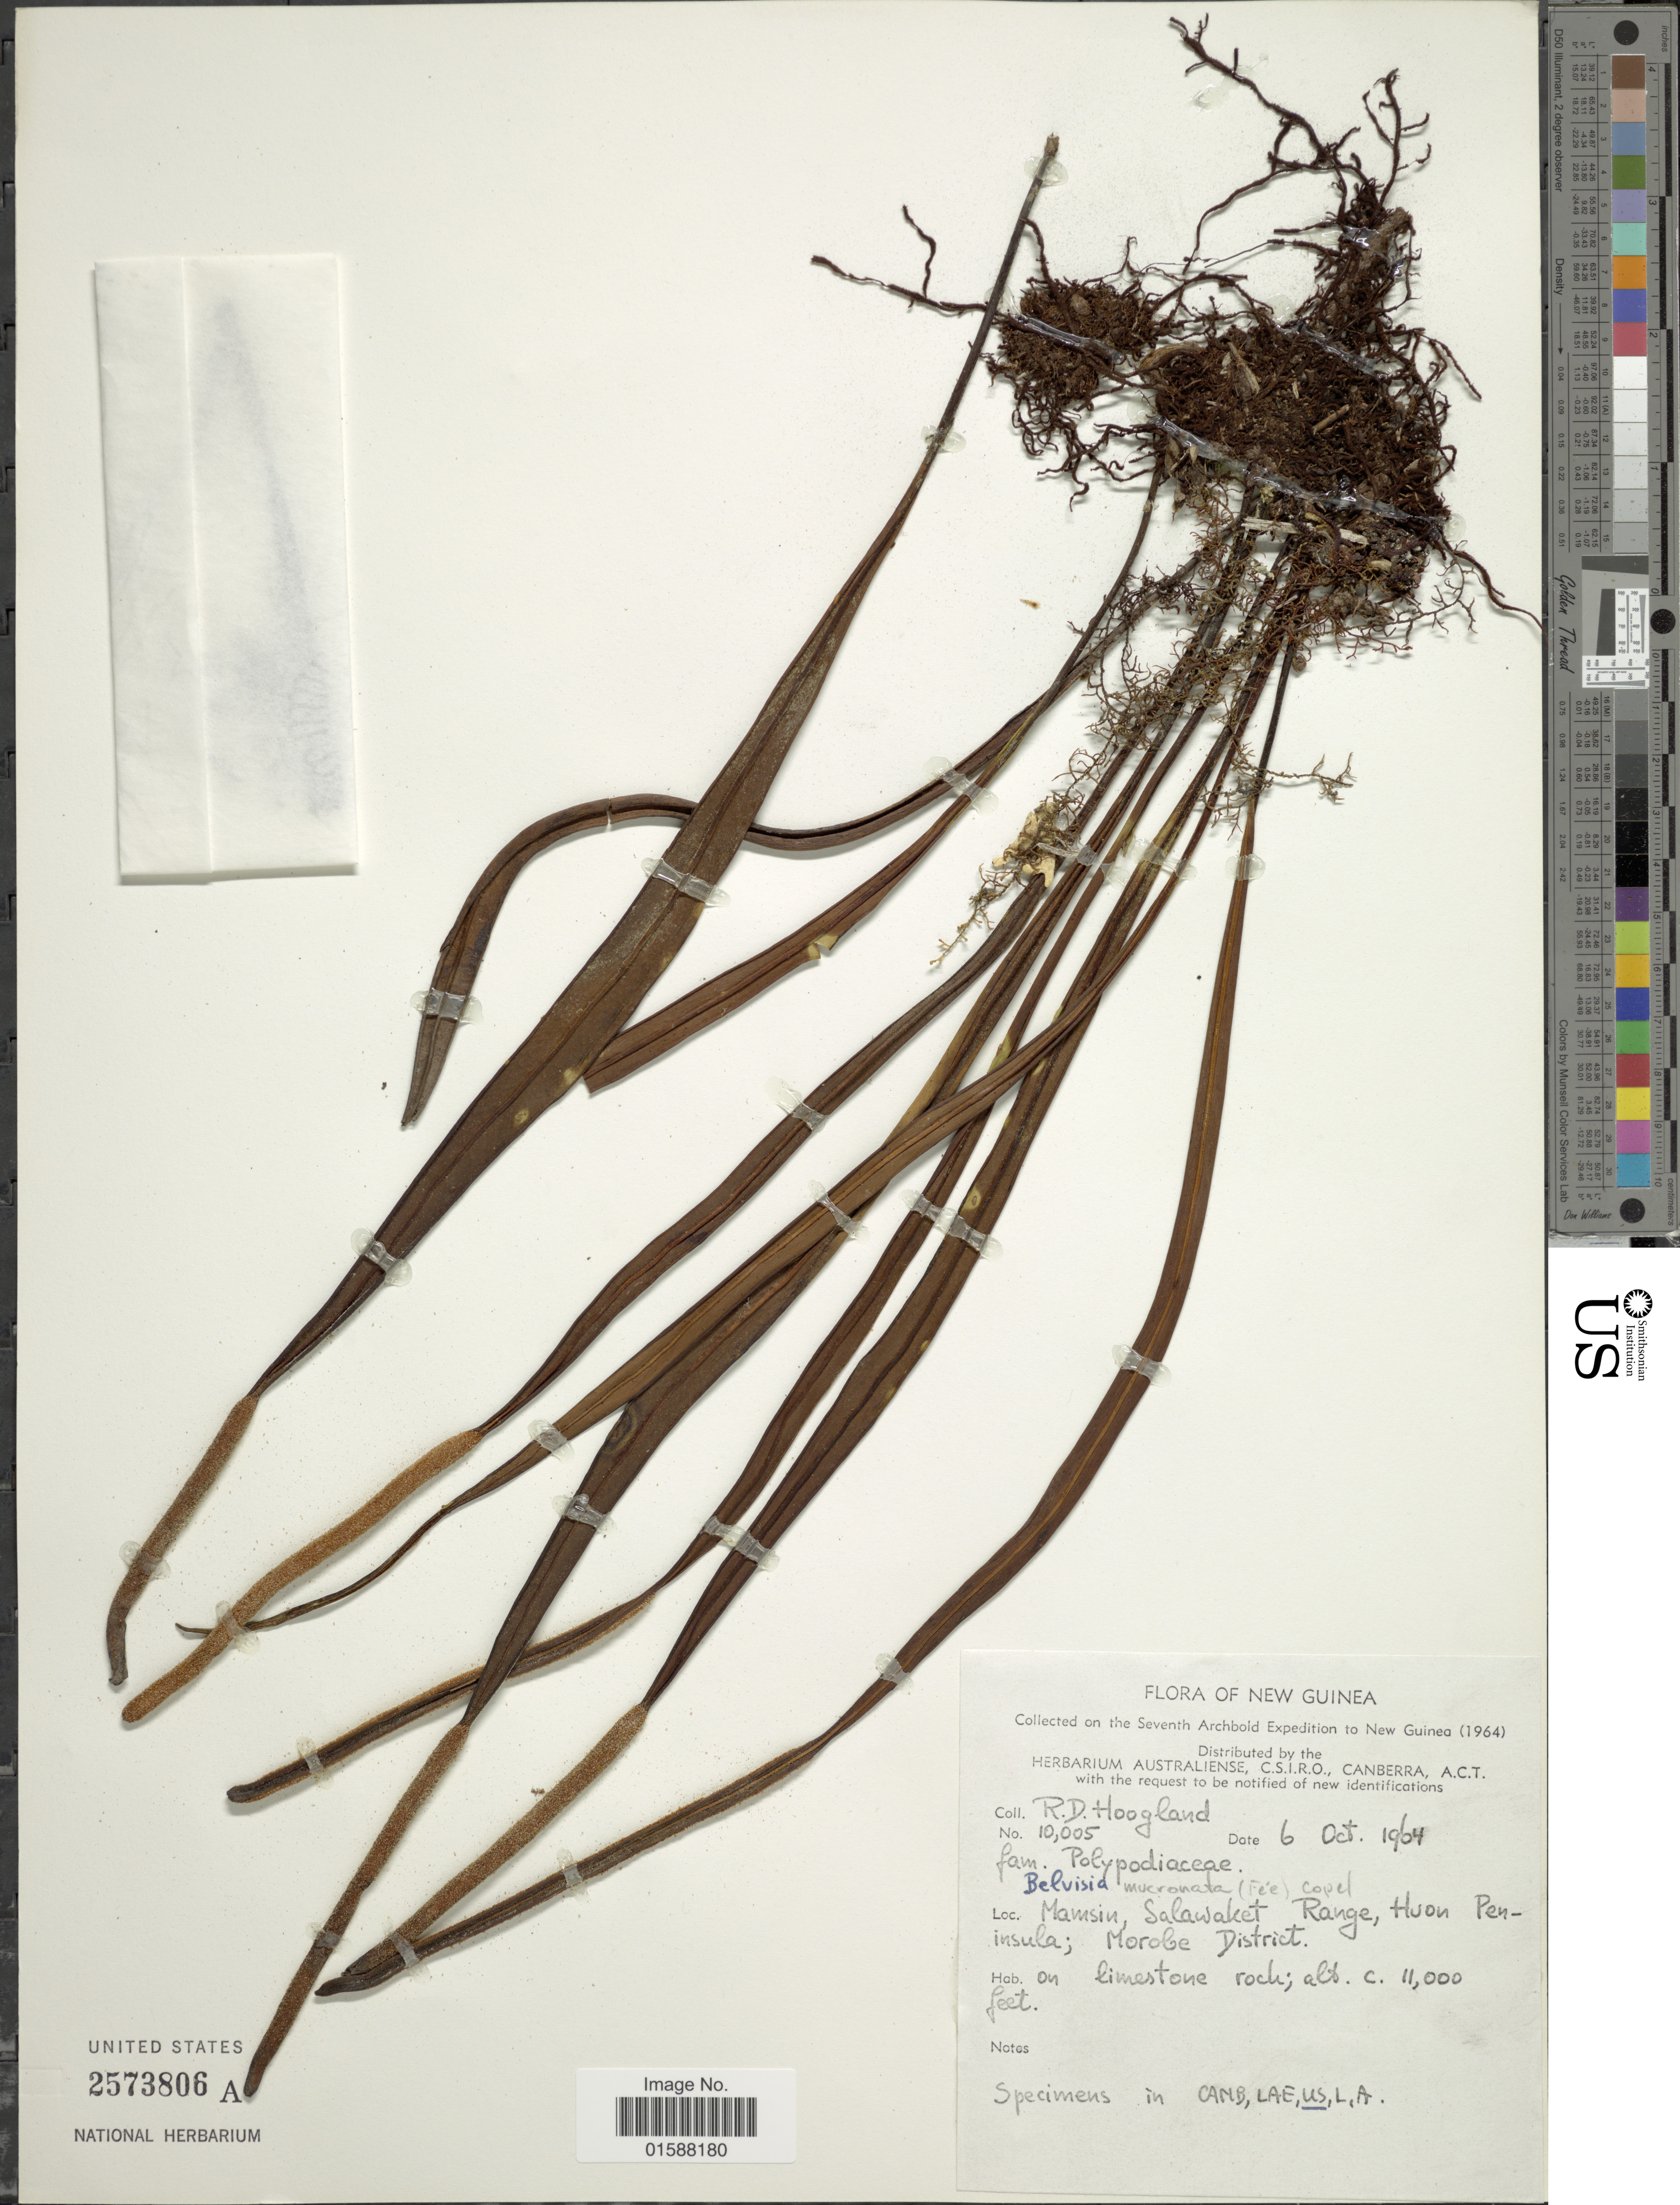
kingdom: Plantae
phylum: Tracheophyta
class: Polypodiopsida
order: Polypodiales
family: Polypodiaceae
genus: Lepisorus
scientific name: Lepisorus mucronatus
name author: (Fée) Li S. Wang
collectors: R. D. Hoogland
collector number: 10005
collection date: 1964-10-06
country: Papua New Guinea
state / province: Morobe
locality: Mamsin Salawaket Range, Huon Peninsula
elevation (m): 3353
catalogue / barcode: US 2573806A